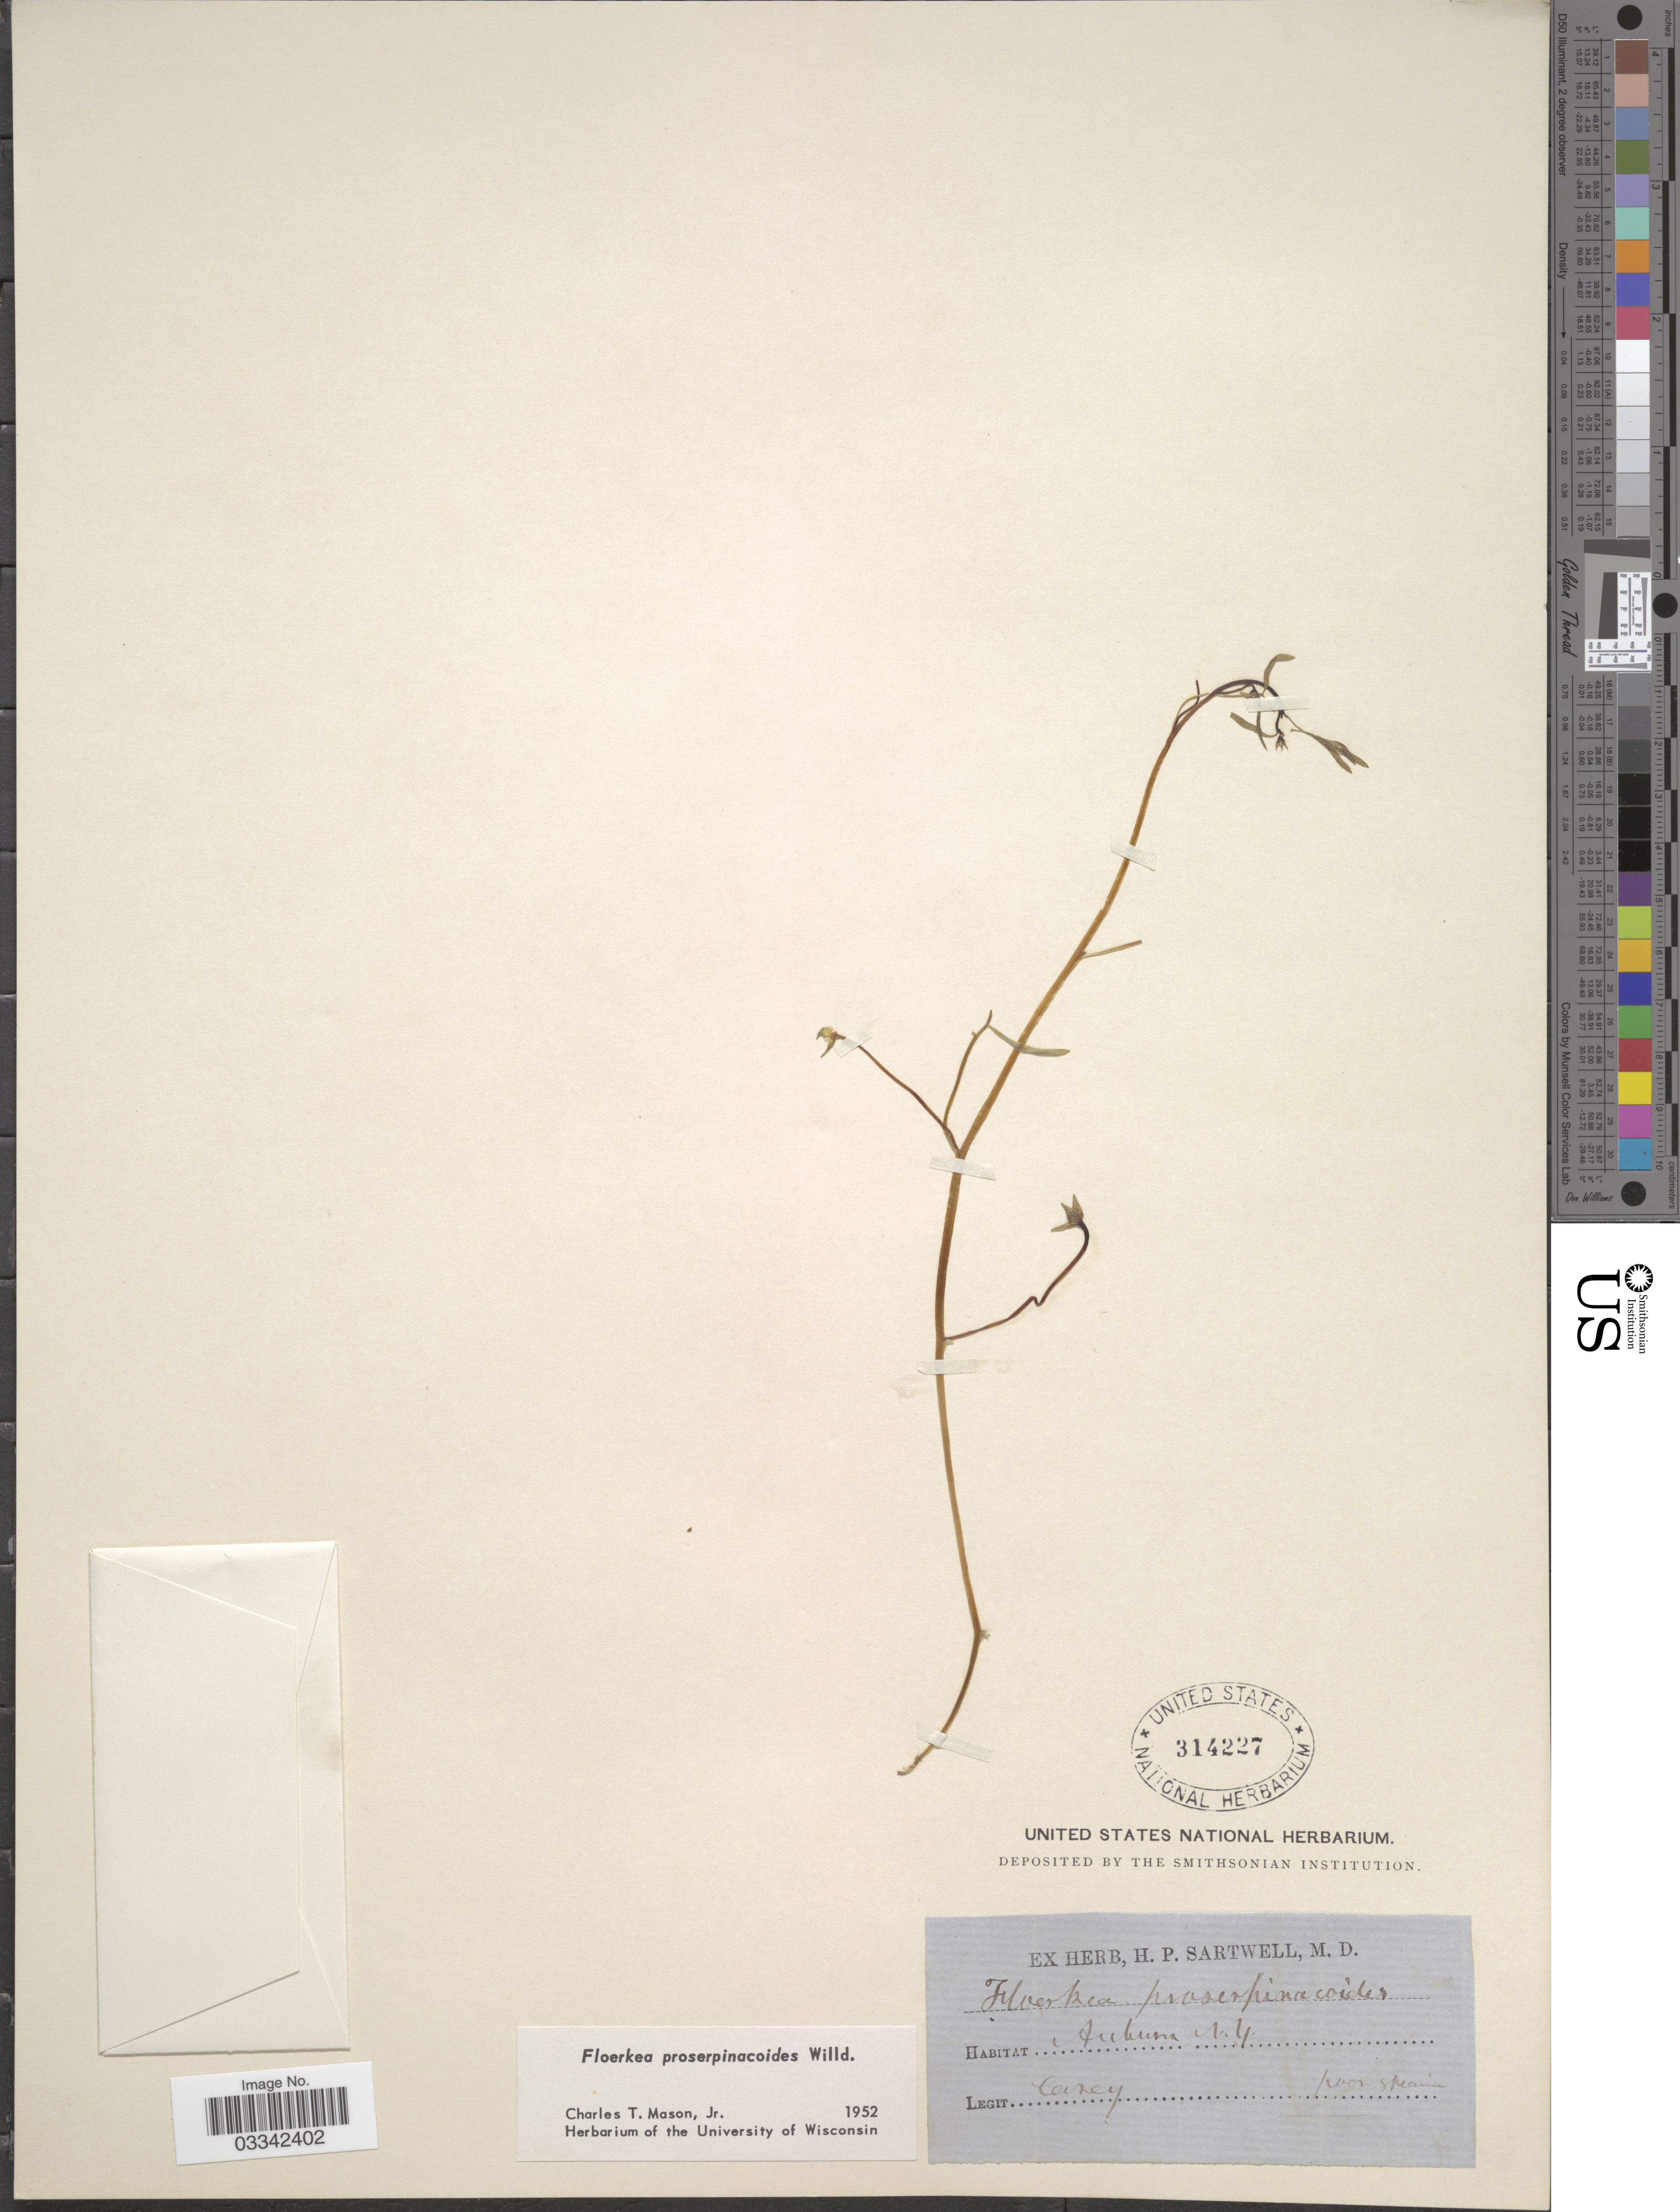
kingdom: Plantae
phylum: Tracheophyta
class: Magnoliopsida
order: Brassicales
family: Limnanthaceae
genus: Floerkea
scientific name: Floerkea proserpinacoides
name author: Willd.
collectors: Casey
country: United States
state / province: New York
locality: Auburn.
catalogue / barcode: US 314227